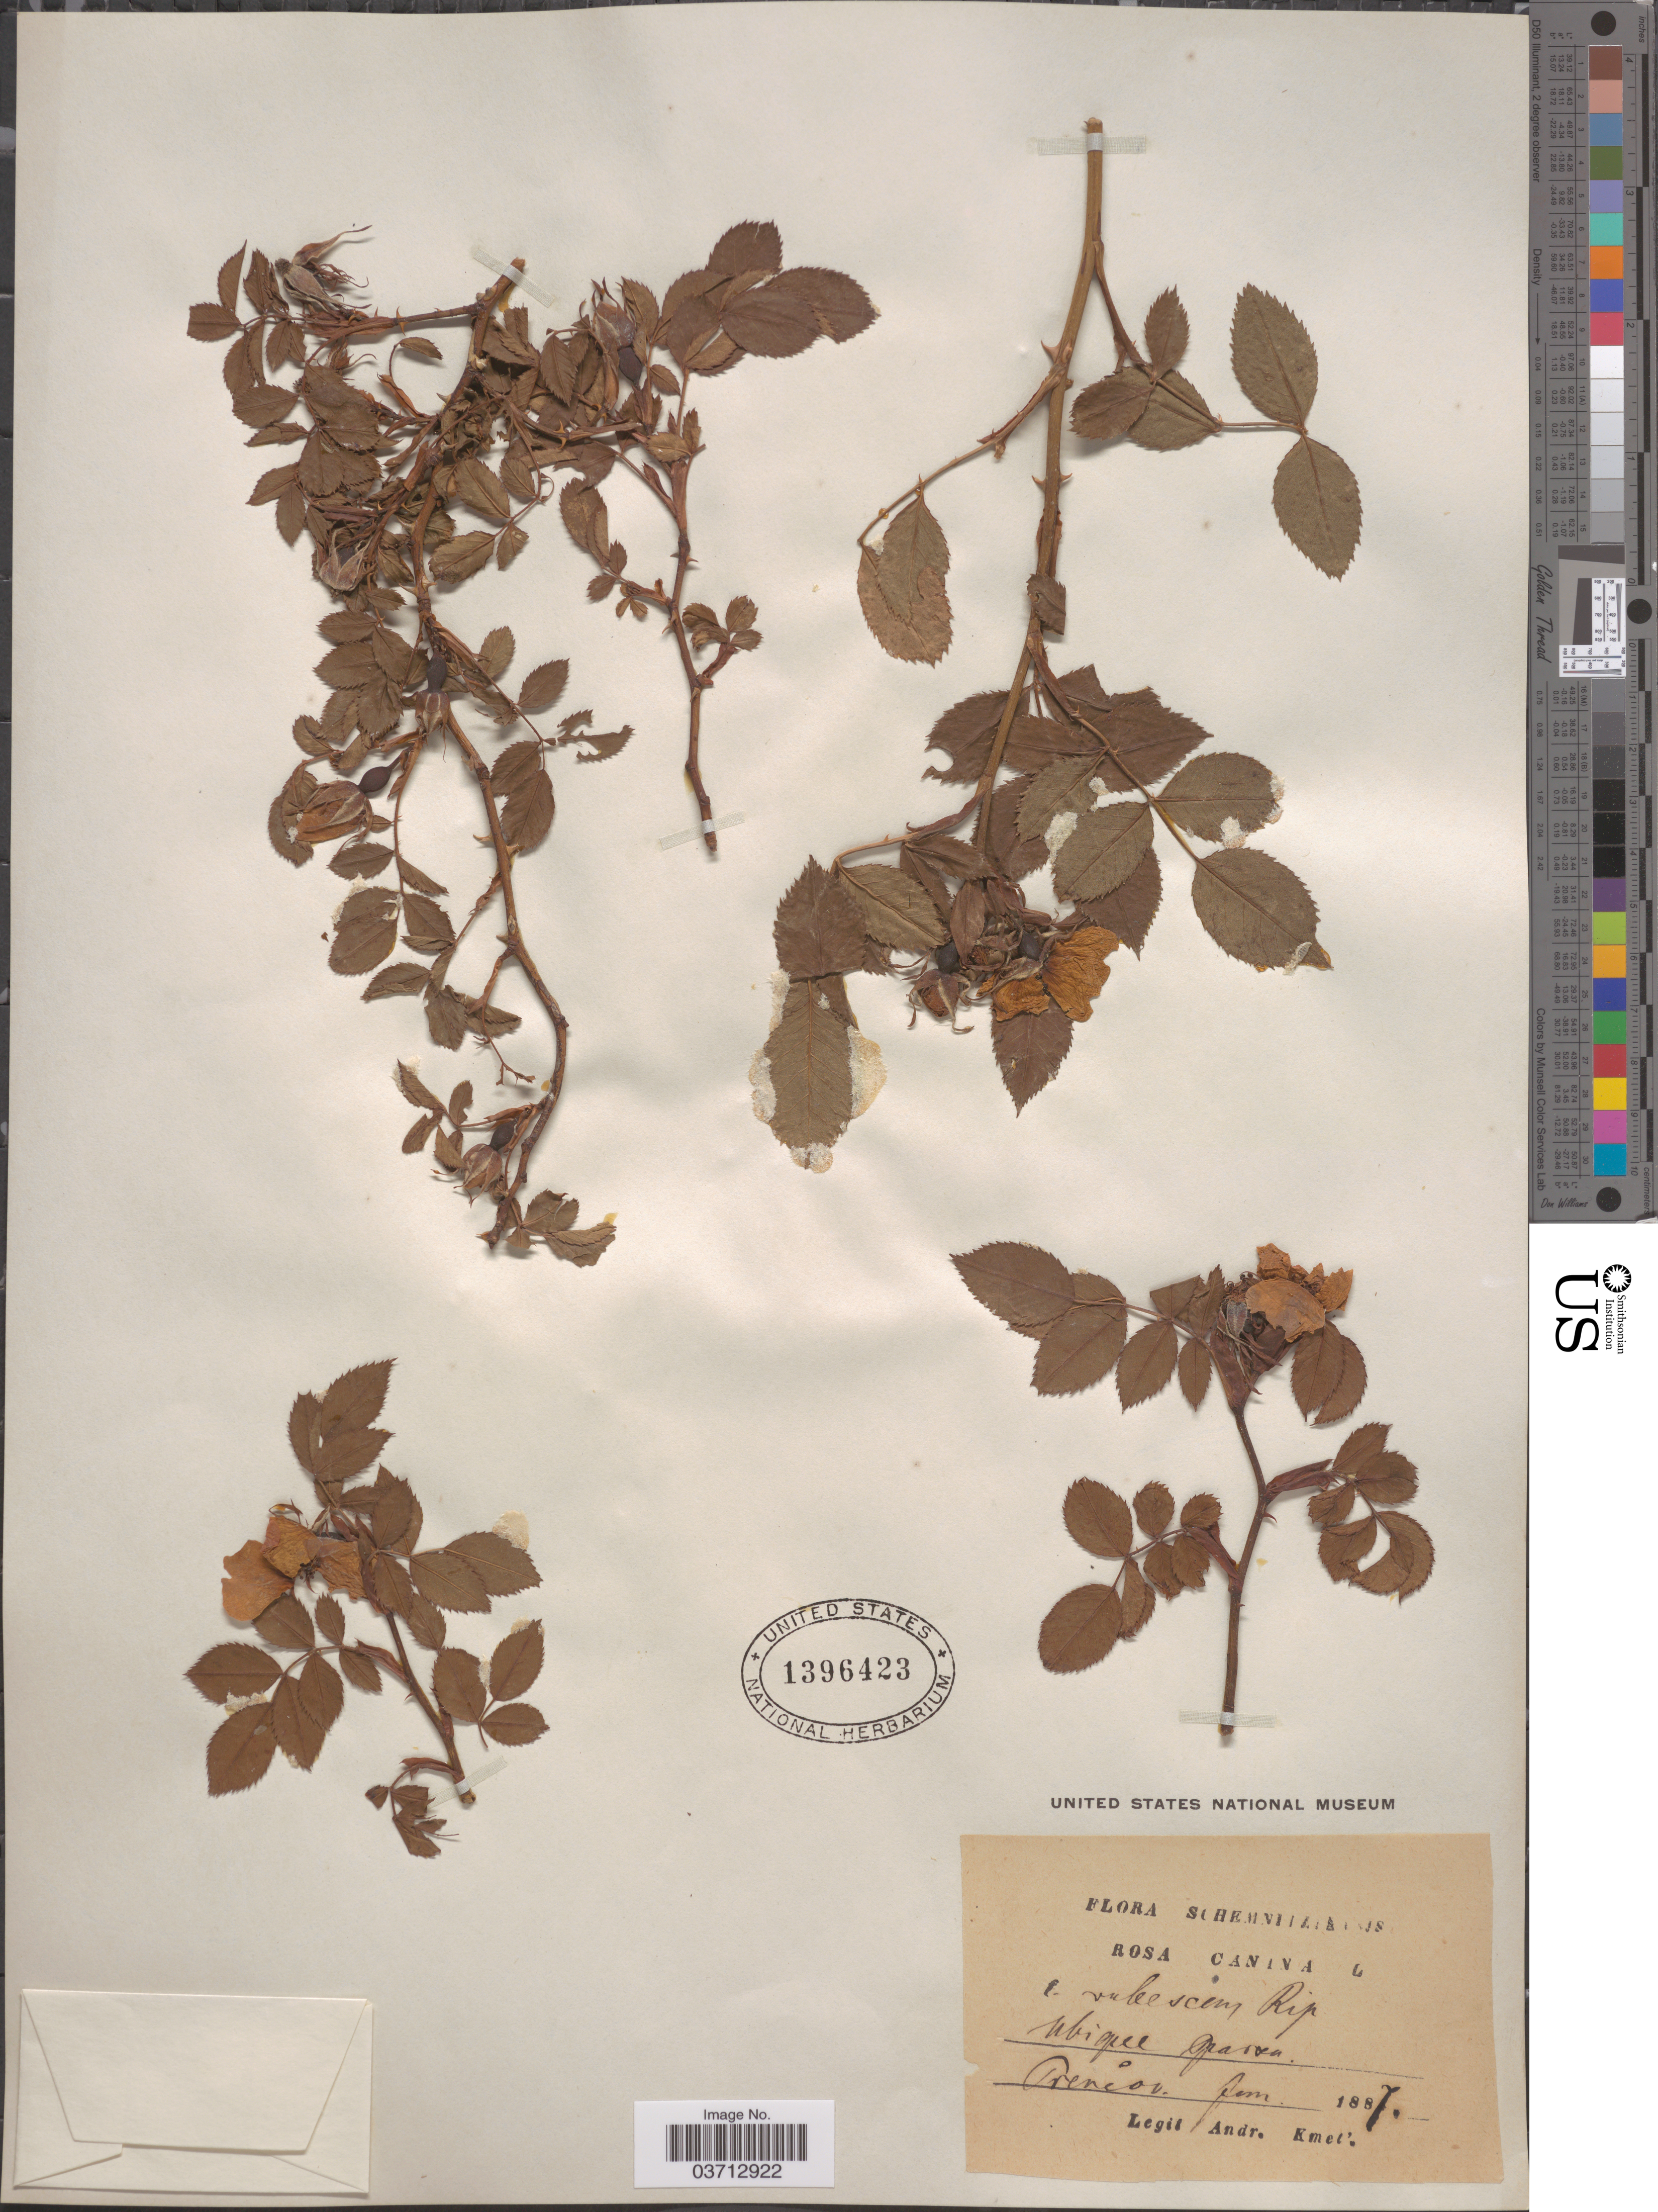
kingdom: Plantae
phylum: Tracheophyta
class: Magnoliopsida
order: Rosales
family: Rosaceae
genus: Rosa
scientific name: Rosa canina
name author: L.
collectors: A. Kmet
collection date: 1887-06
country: Slovakia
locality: Schemnitziensis. Ubique garden. Prenċov.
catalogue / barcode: US 1396423